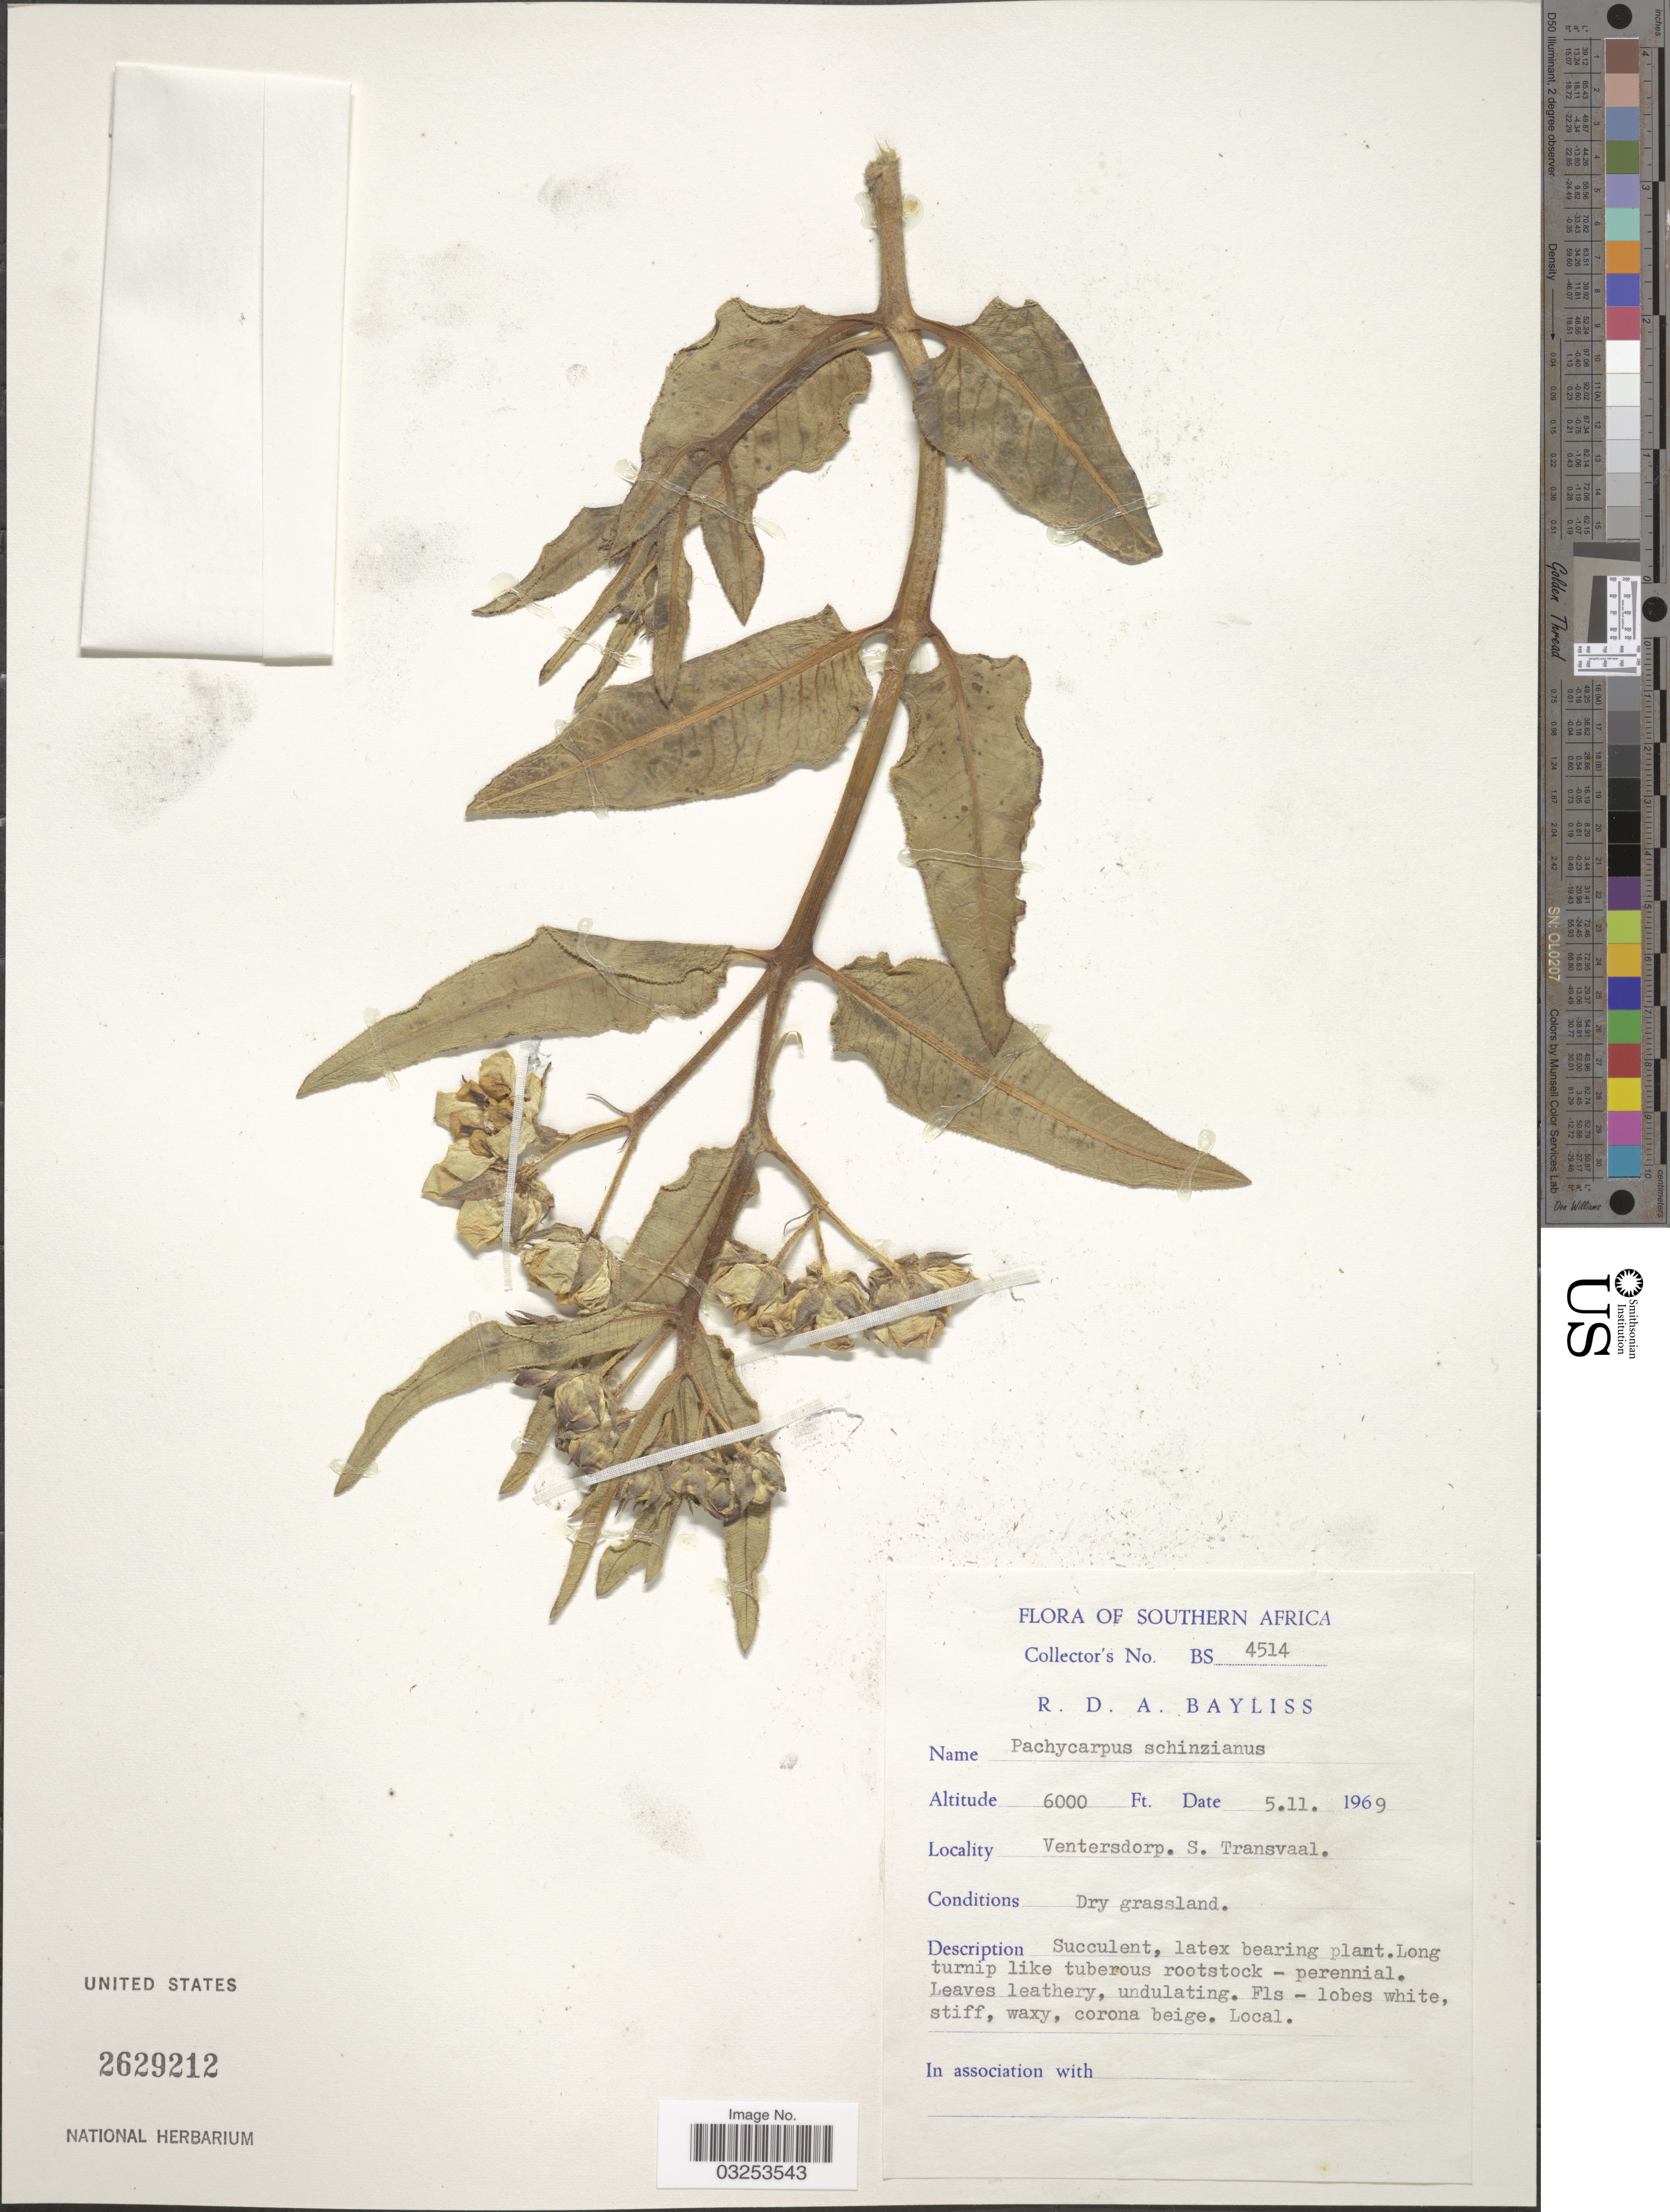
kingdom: Plantae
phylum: Tracheophyta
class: Magnoliopsida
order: Gentianales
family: Apocynaceae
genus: Pachycarpus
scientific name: Pachycarpus schinzianus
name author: (Schltr.) N.E. Br.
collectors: R. Bayliss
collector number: BS 4514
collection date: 1969-11-05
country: South Africa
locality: Southern Africa. Ventersdorp. S. Tranvaal.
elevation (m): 1829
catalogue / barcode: US 2629212